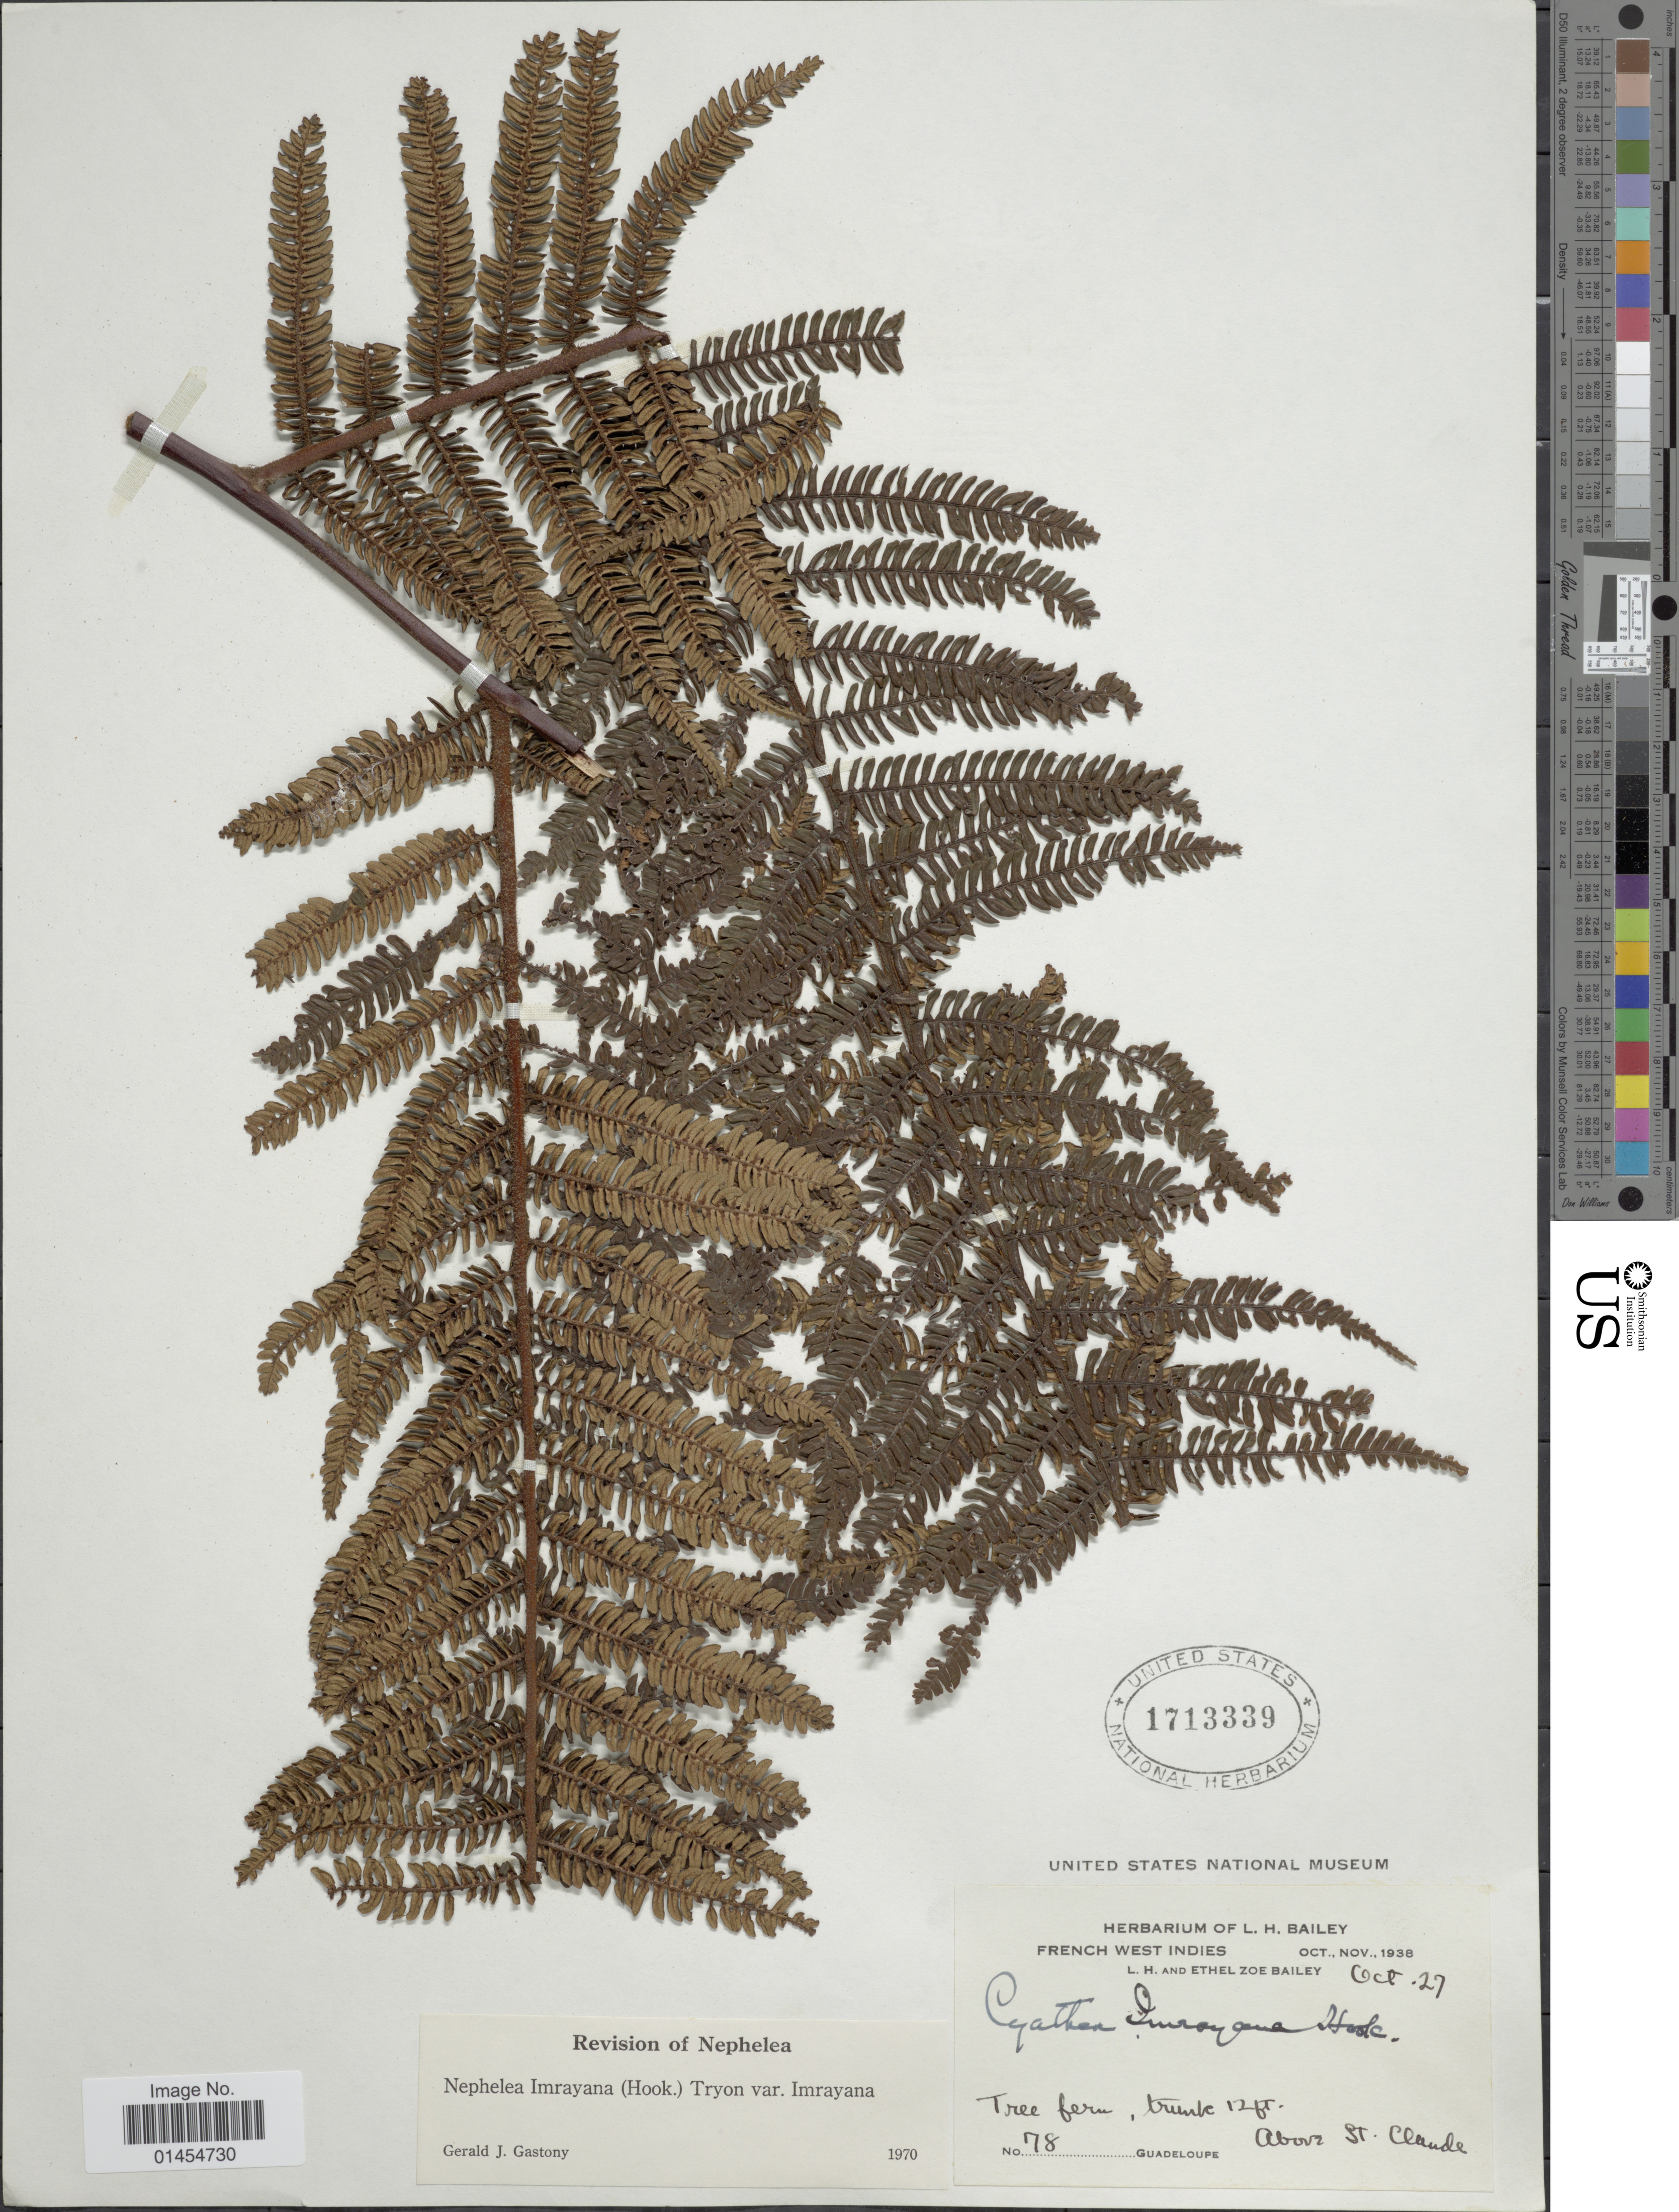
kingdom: Plantae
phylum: Tracheophyta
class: Polypodiopsida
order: Cyatheales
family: Cyatheaceae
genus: Alsophila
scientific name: Alsophila imrayana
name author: (Hook.) D.S. Conant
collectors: L. H. Bailey & E. Z. Bailey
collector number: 78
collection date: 1938-10-27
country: Guadeloupe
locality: French West Indies. Above St. Claude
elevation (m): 4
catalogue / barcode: US 1713339